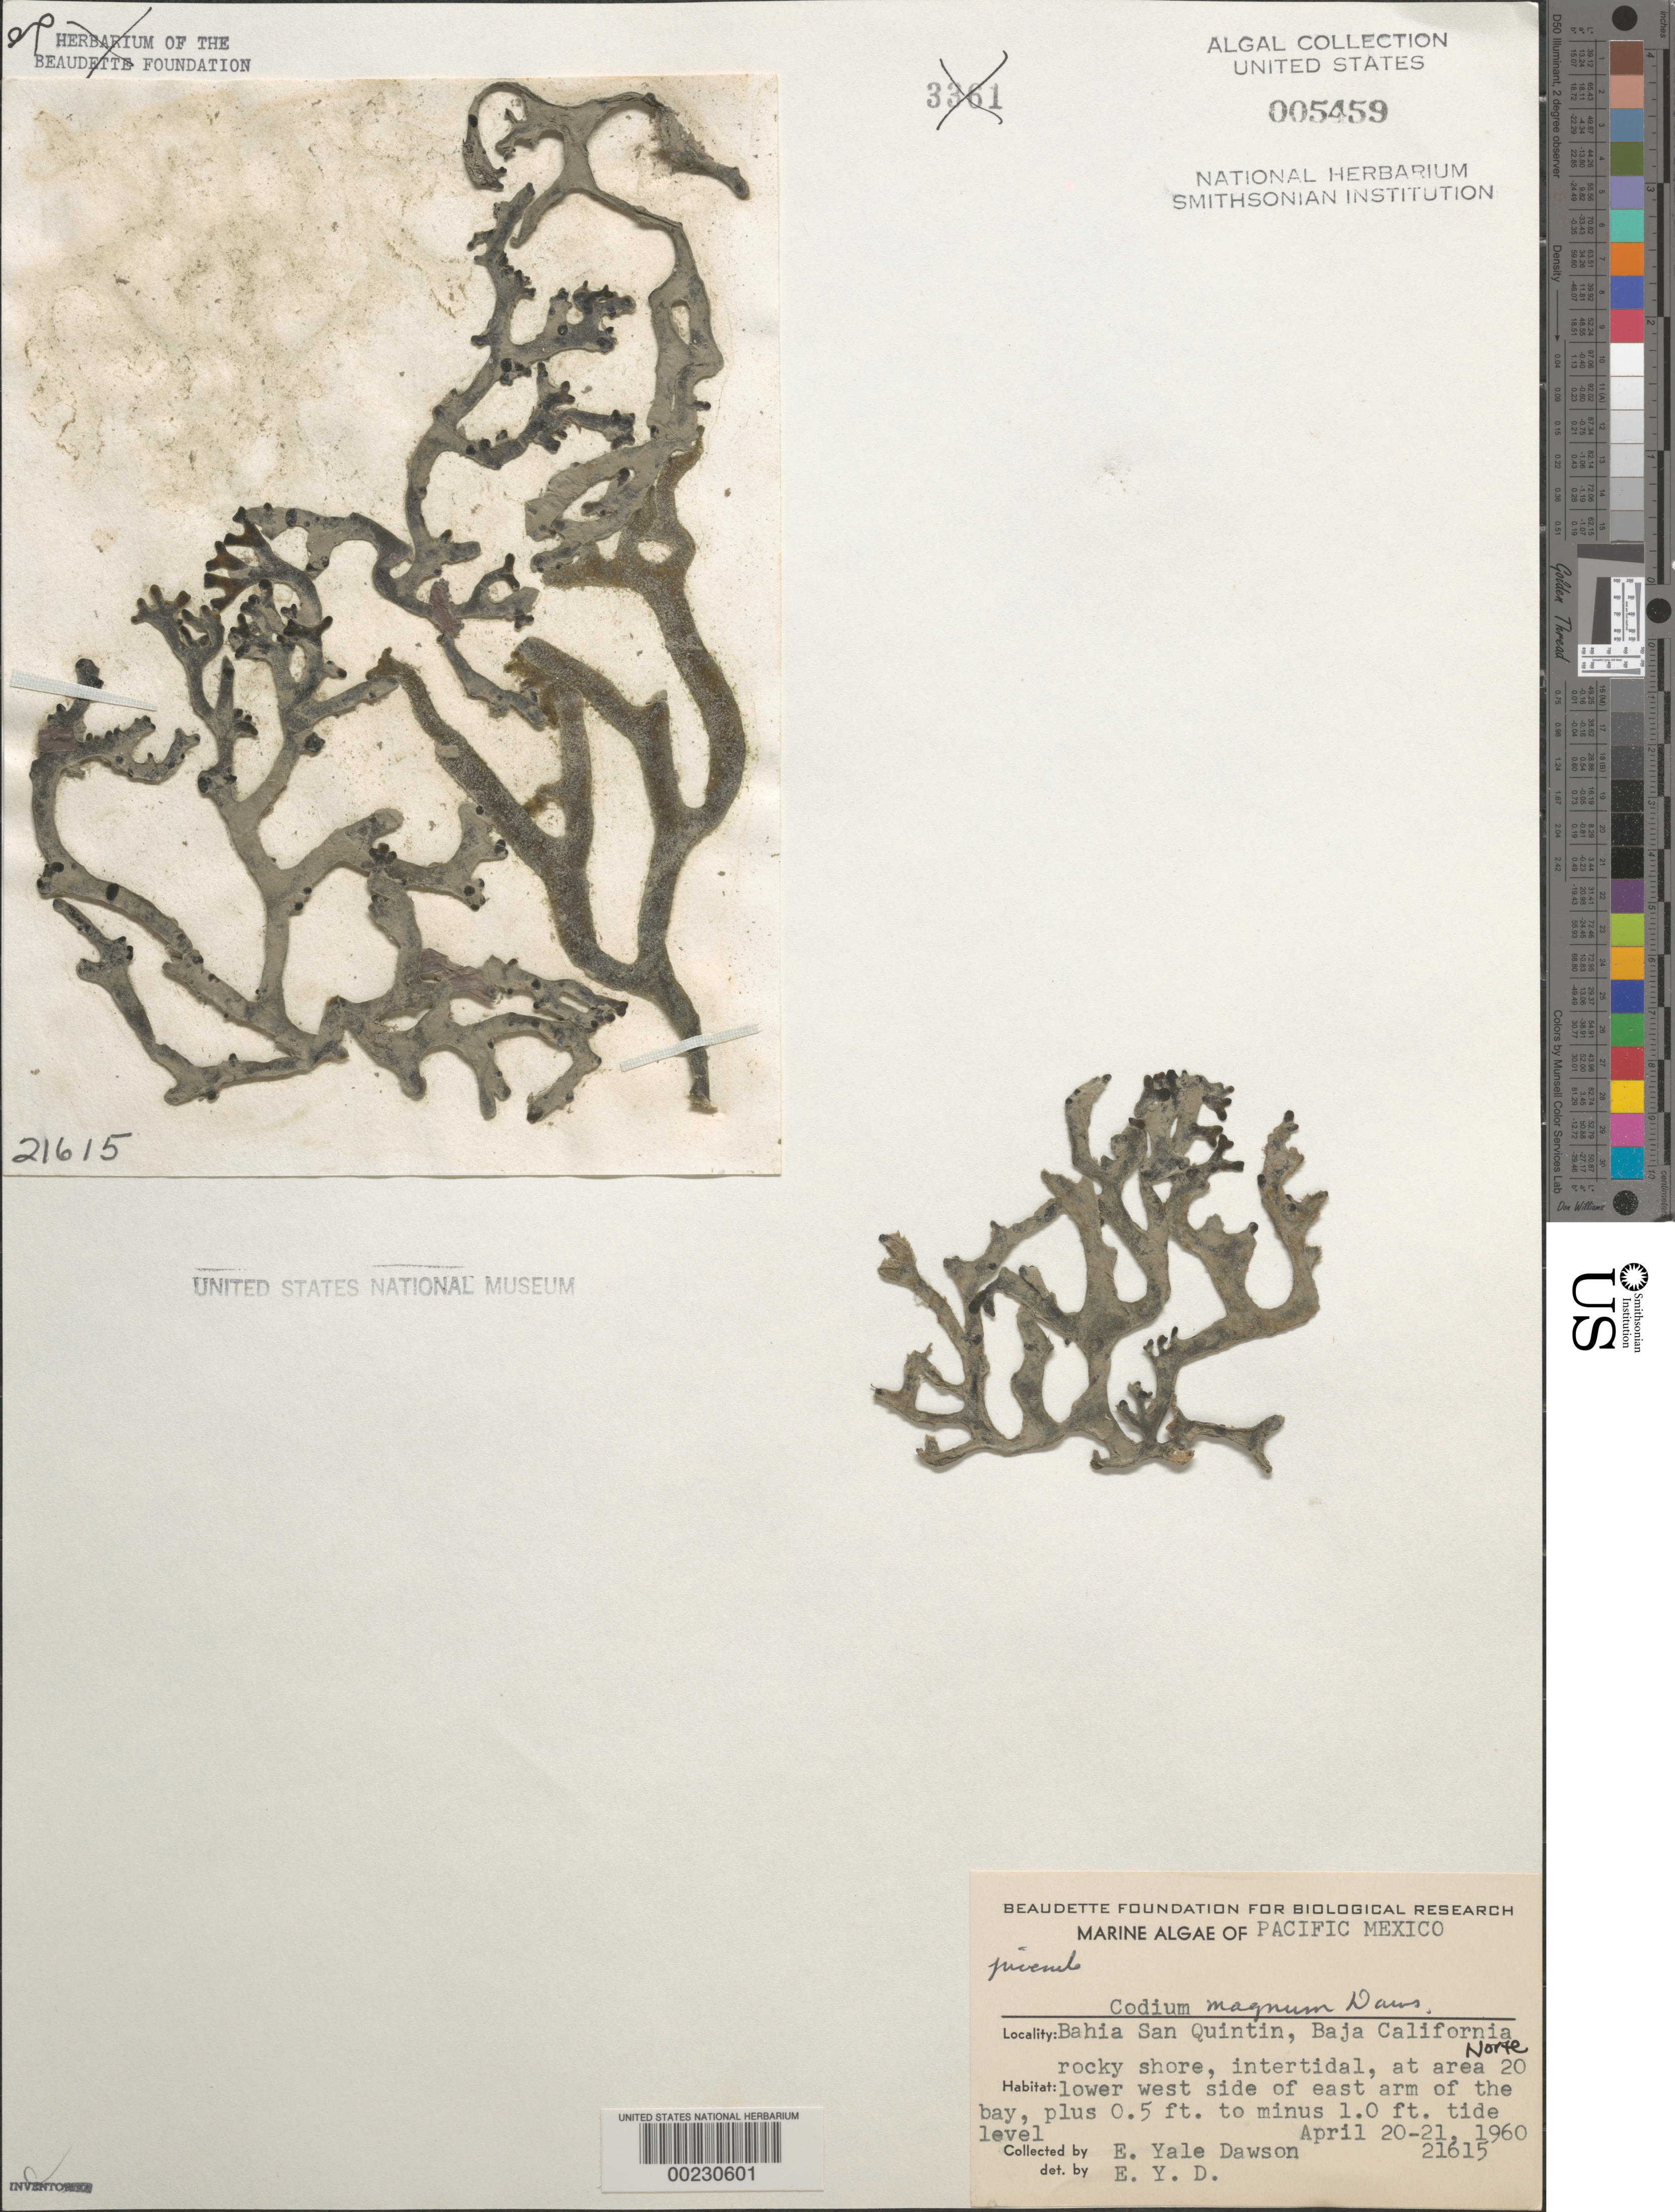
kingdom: Plantae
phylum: Chlorophyta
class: Ulvophyceae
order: Bryopsidales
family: Codiaceae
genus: Codium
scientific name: Codium amplivesiculatum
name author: Setch. & N.L. Gardner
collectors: E. Y. Dawson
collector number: EYD 21615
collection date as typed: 20 Apr 1960 TO 21 Apr 1960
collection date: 1960-04-20/1960-04-21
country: Mexico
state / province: Baja California Norte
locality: Bahia San Quintin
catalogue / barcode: US 5459